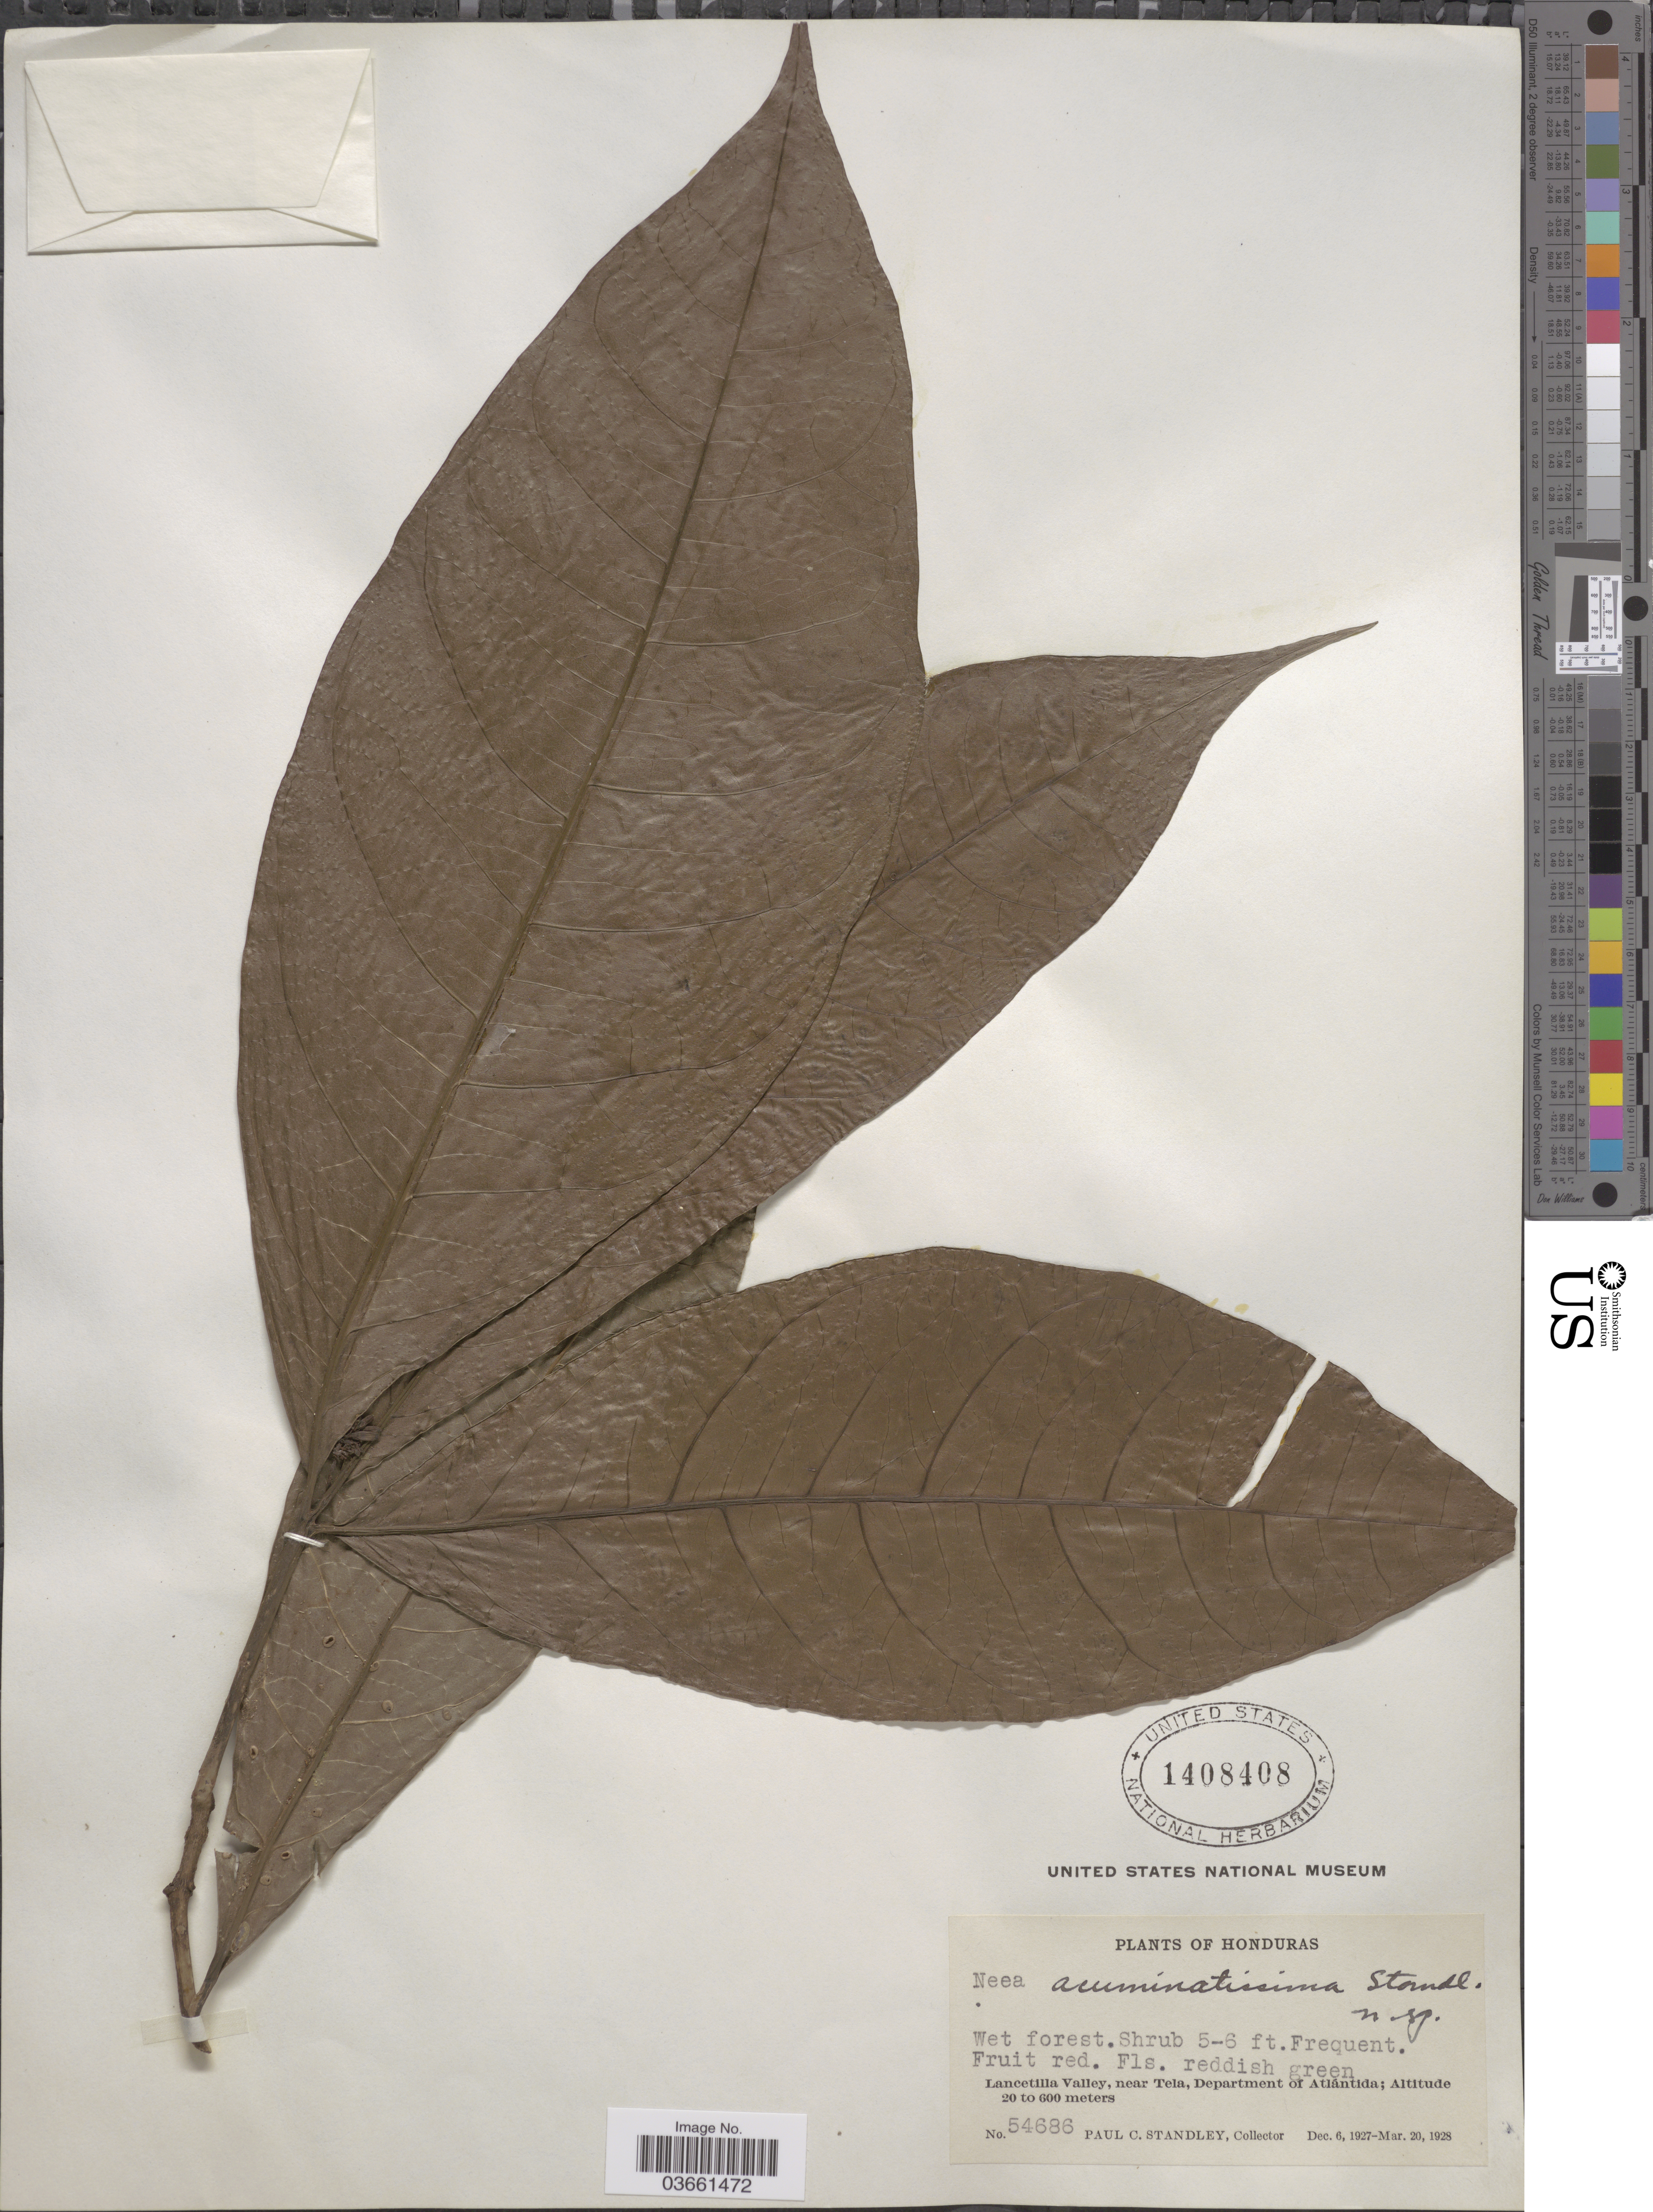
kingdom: Plantae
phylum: Tracheophyta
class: Magnoliopsida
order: Caryophyllales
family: Nyctaginaceae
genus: Neea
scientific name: Neea acuminatissima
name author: Standl.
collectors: P. C. Standley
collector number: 54686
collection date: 1927-12-06/1928-03-20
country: Honduras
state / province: Atlantida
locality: Lancetilla Valley, near Tela, Department of Atlántida.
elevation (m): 20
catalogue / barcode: US 1408408